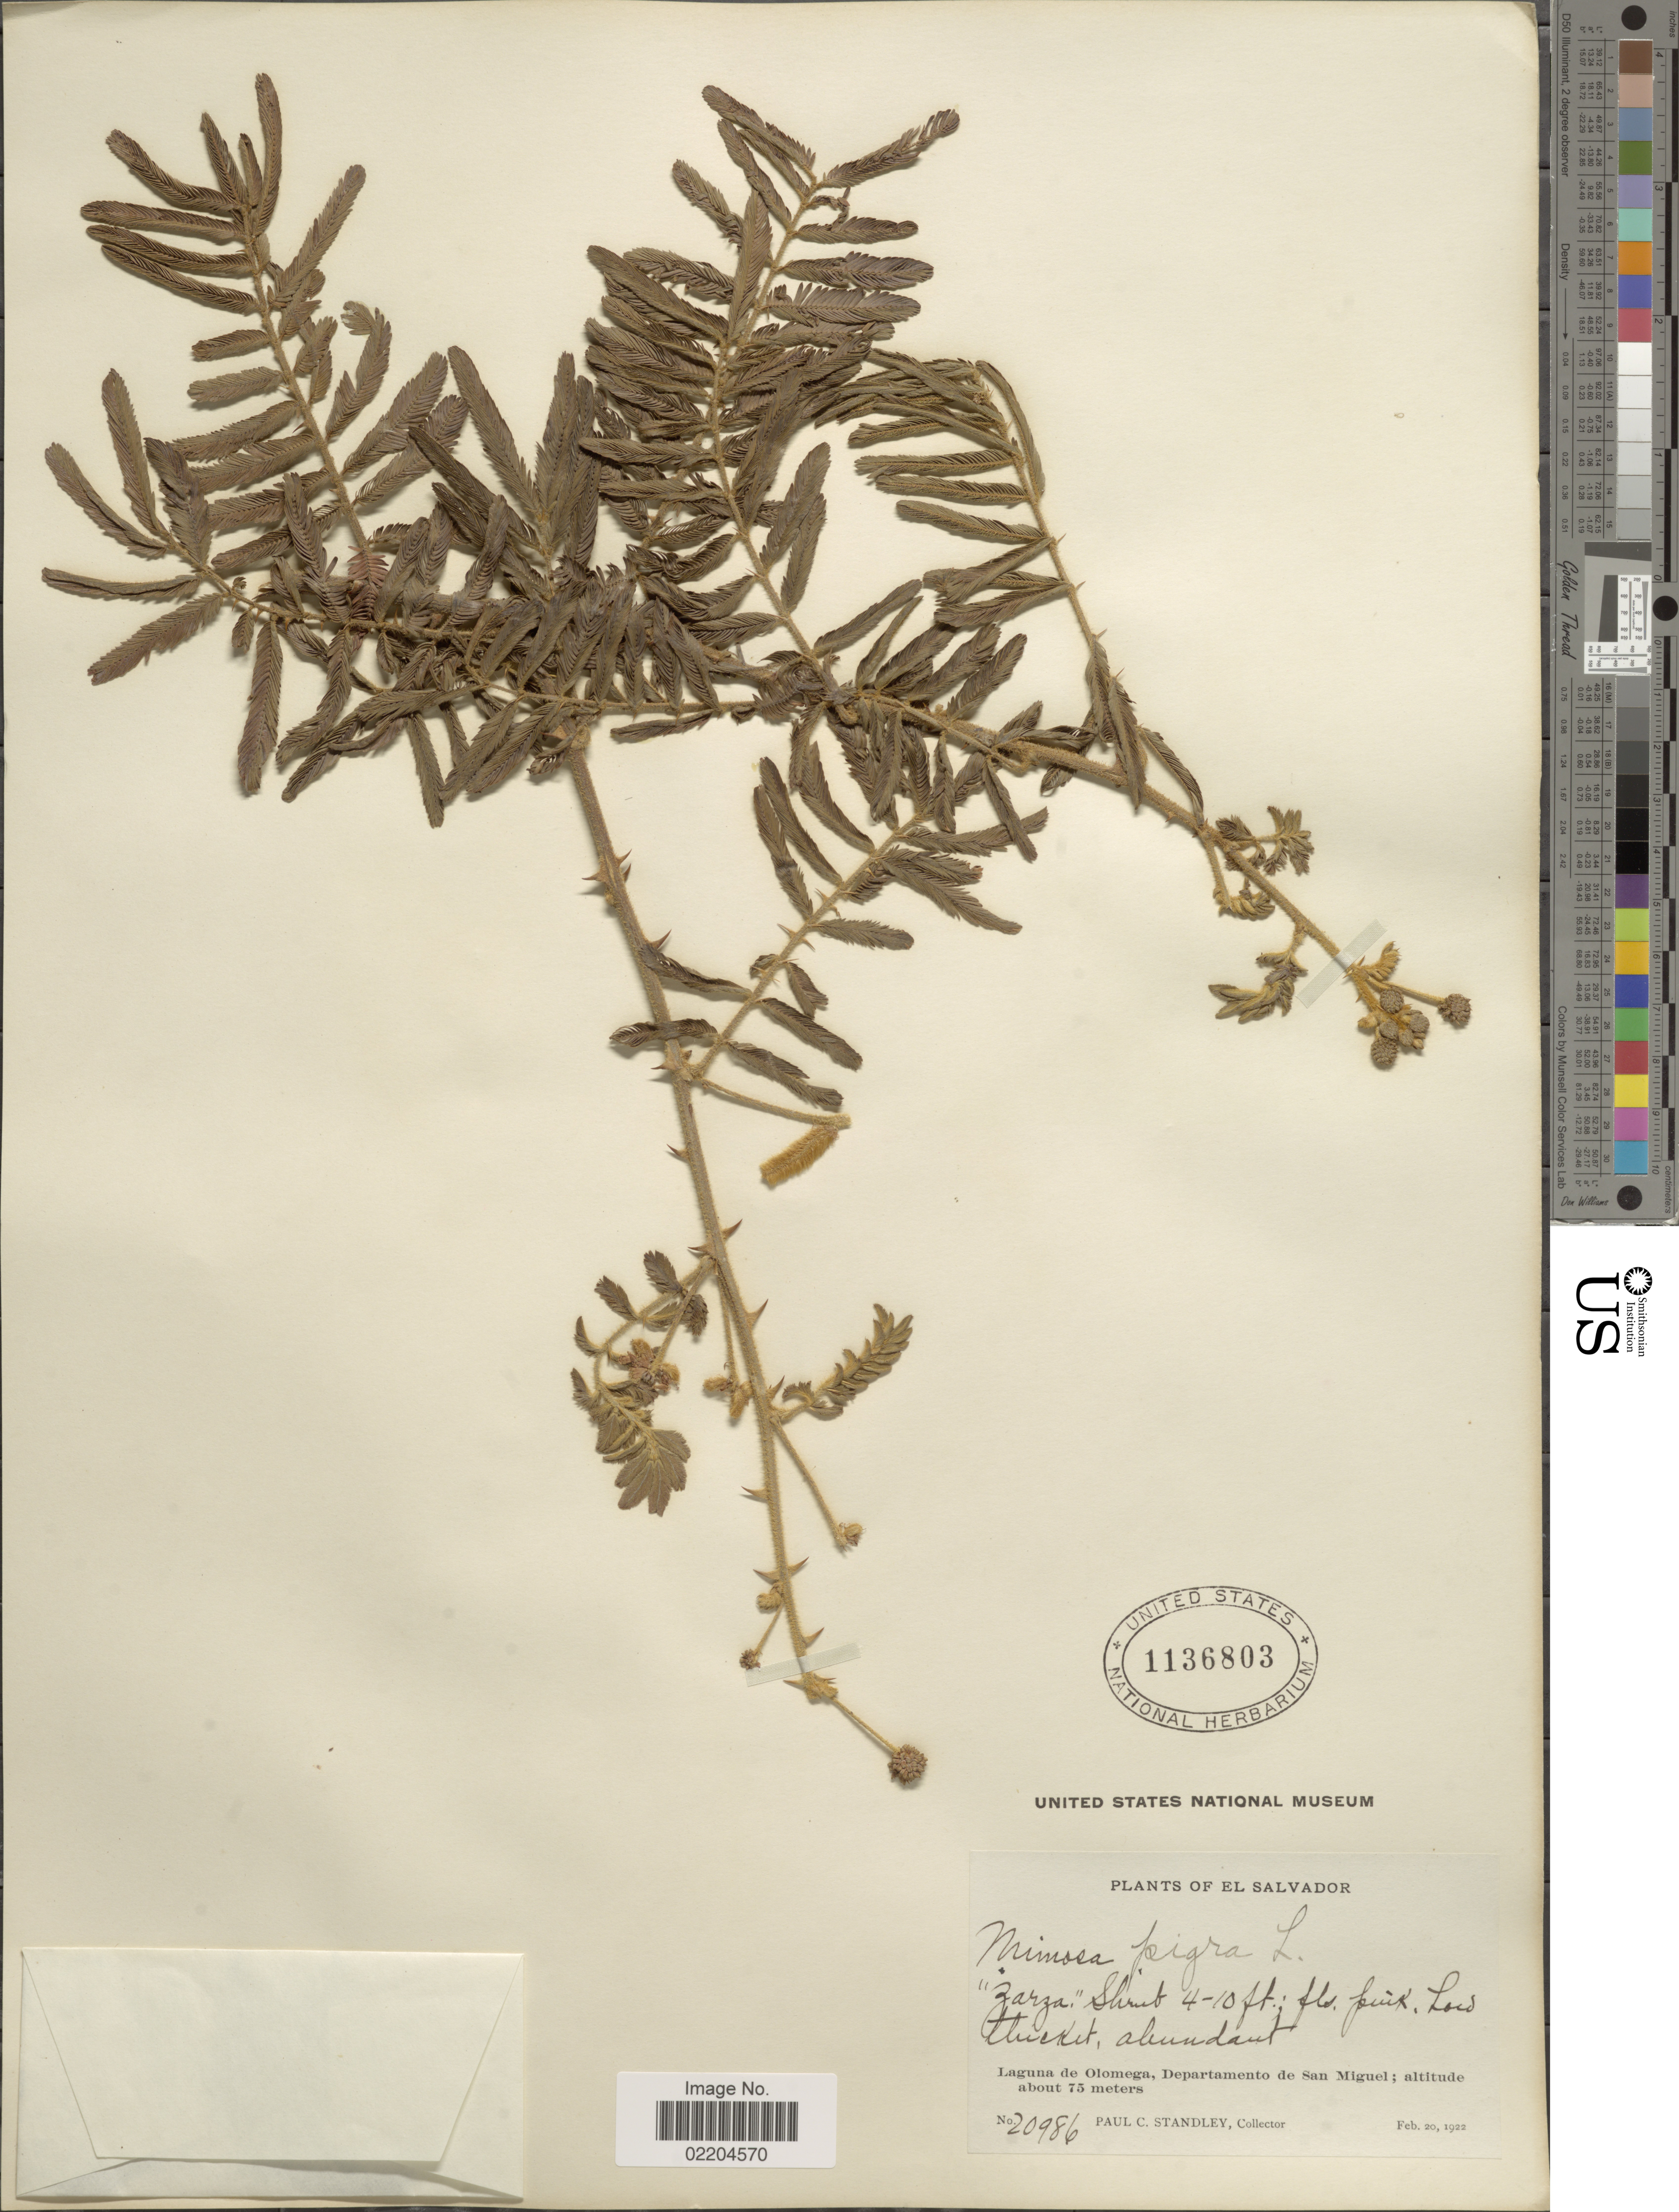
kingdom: Plantae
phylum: Tracheophyta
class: Magnoliopsida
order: Fabales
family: Fabaceae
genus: Mimosa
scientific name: Mimosa pigra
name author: L.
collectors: P. C. Standley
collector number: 20986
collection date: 1922-02-20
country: El Salvador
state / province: San Miguel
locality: El Salvador, Laguna de Olomega, Departamento de San Miguel.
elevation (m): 75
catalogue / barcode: US 1136803